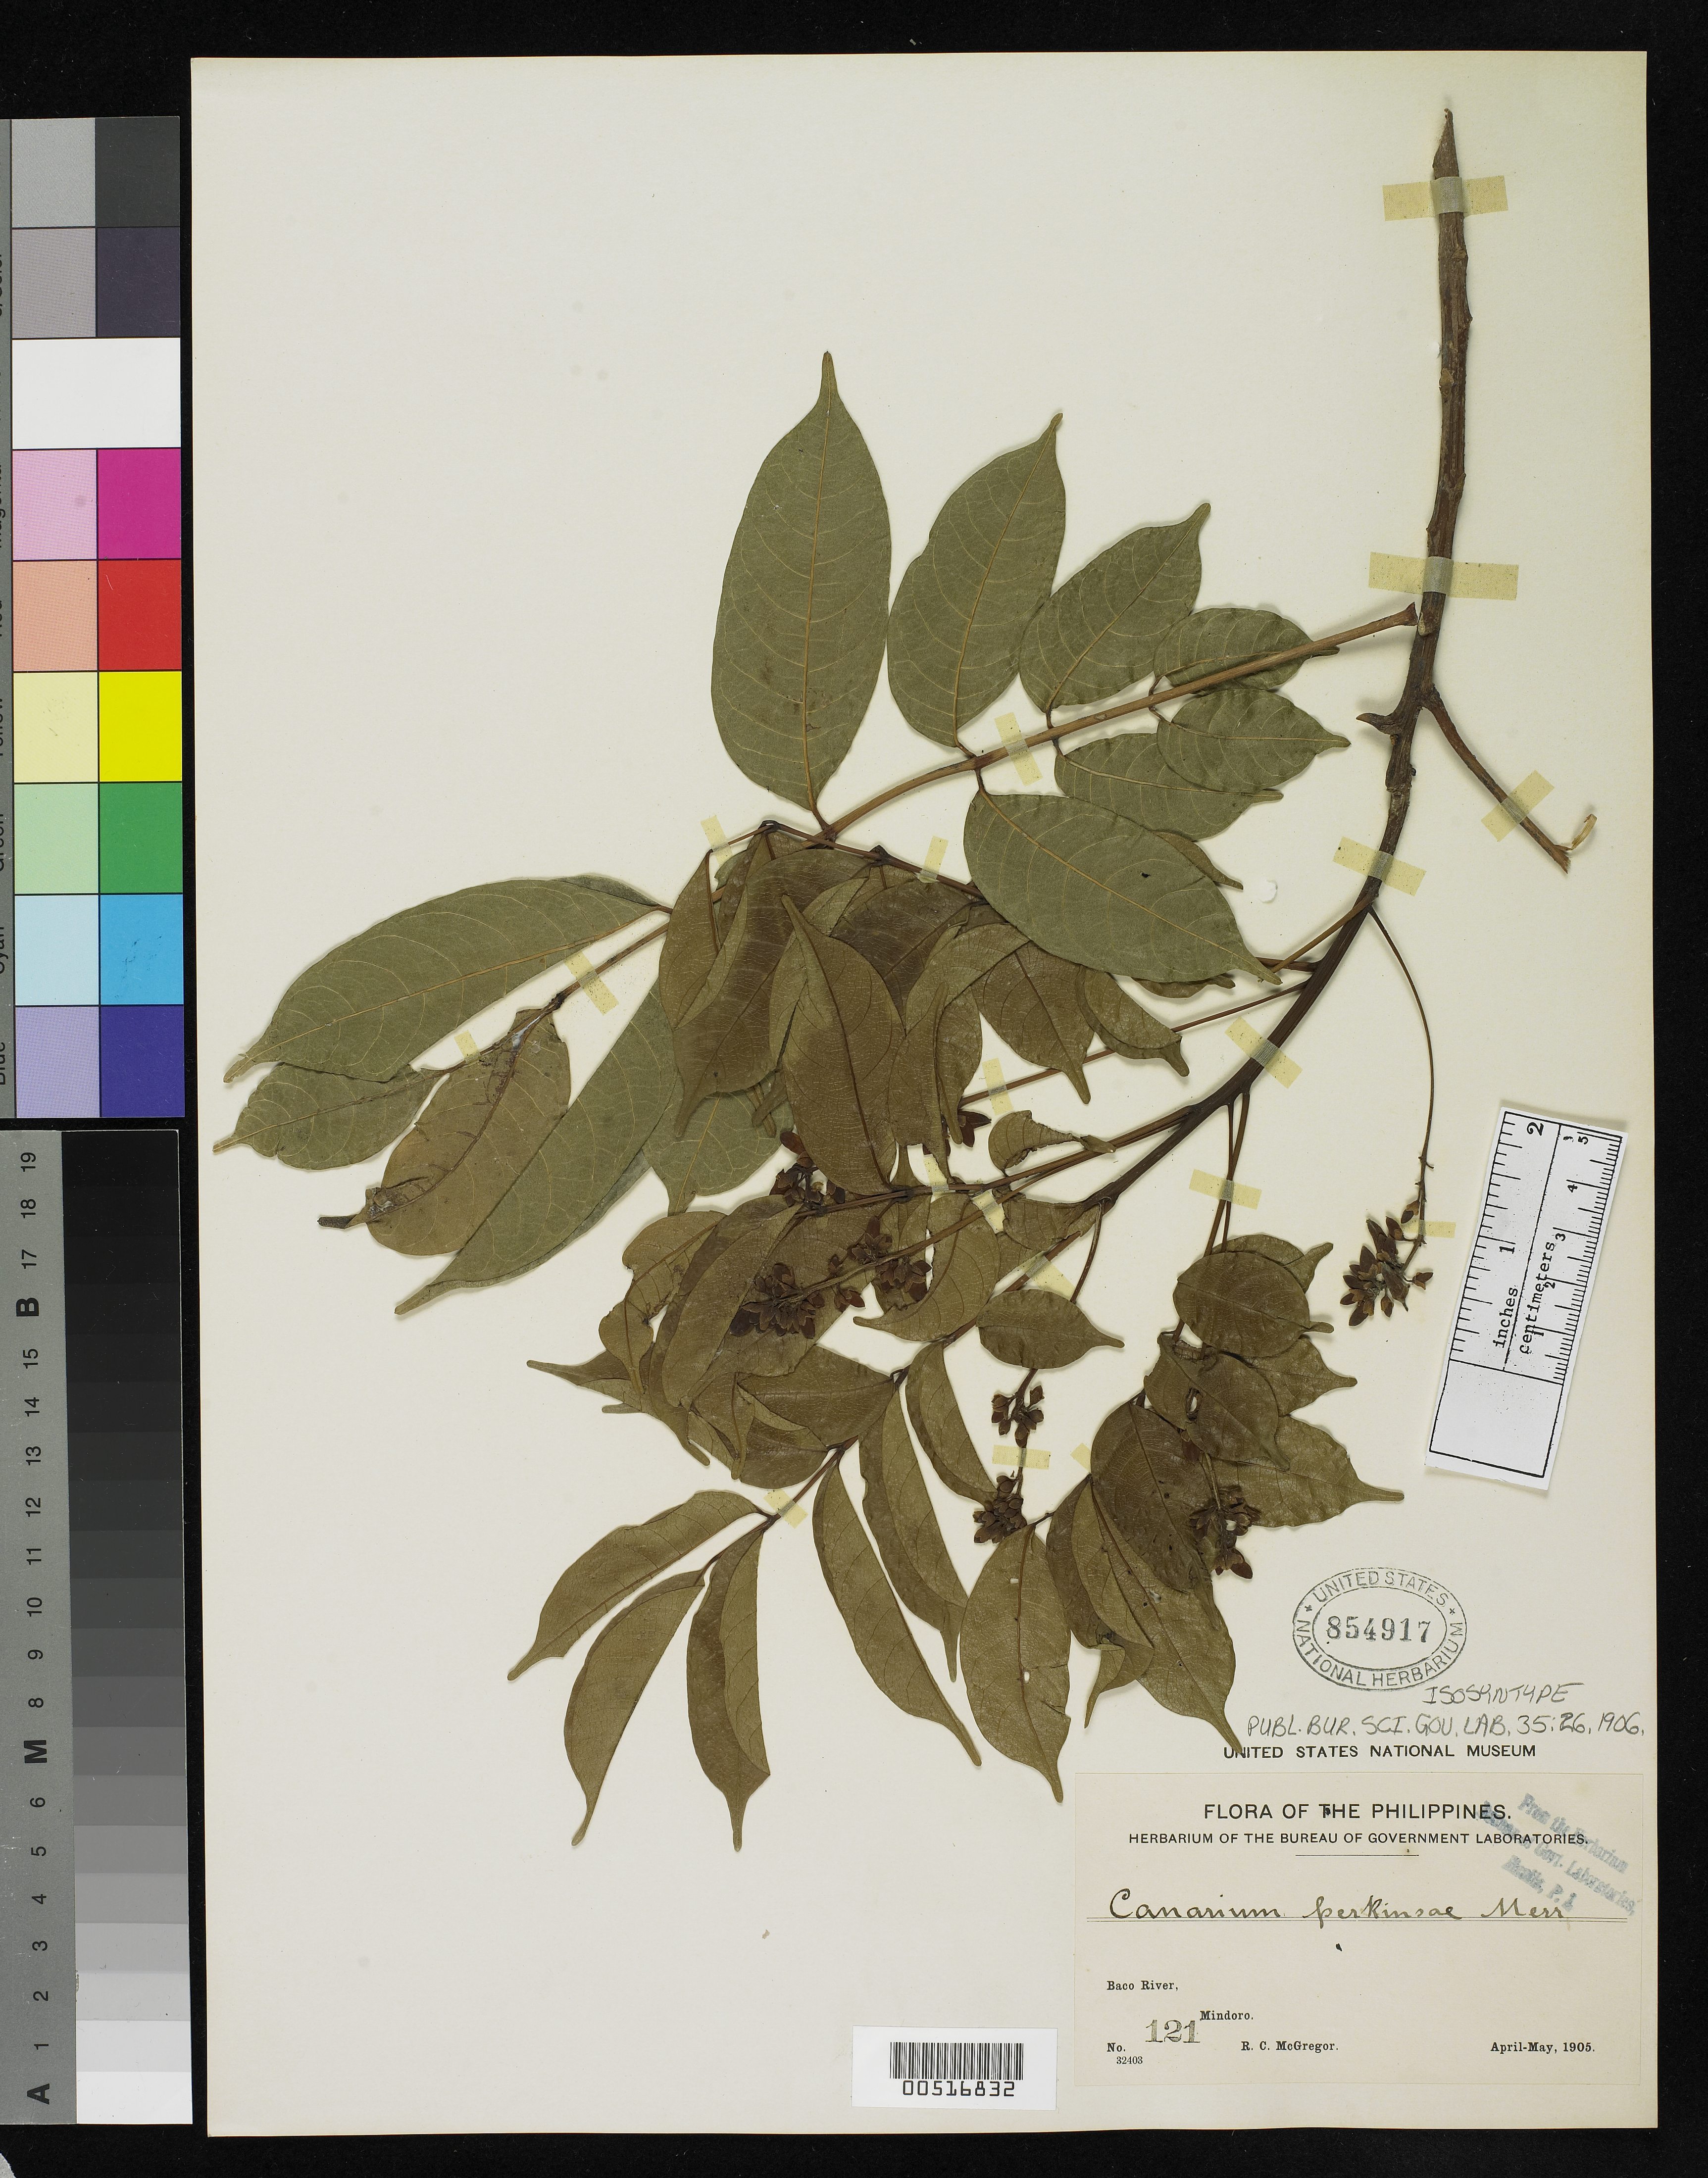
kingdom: Plantae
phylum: Tracheophyta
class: Magnoliopsida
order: Sapindales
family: Burseraceae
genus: Canarium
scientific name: Canarium perkinsae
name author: Merr.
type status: Isosyntype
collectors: R. C. McGregor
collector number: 121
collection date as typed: Apr 1905 to -- May 1905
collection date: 1905-04/1905-05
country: Philippines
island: Mindoro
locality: Baco River.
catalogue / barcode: US 854917